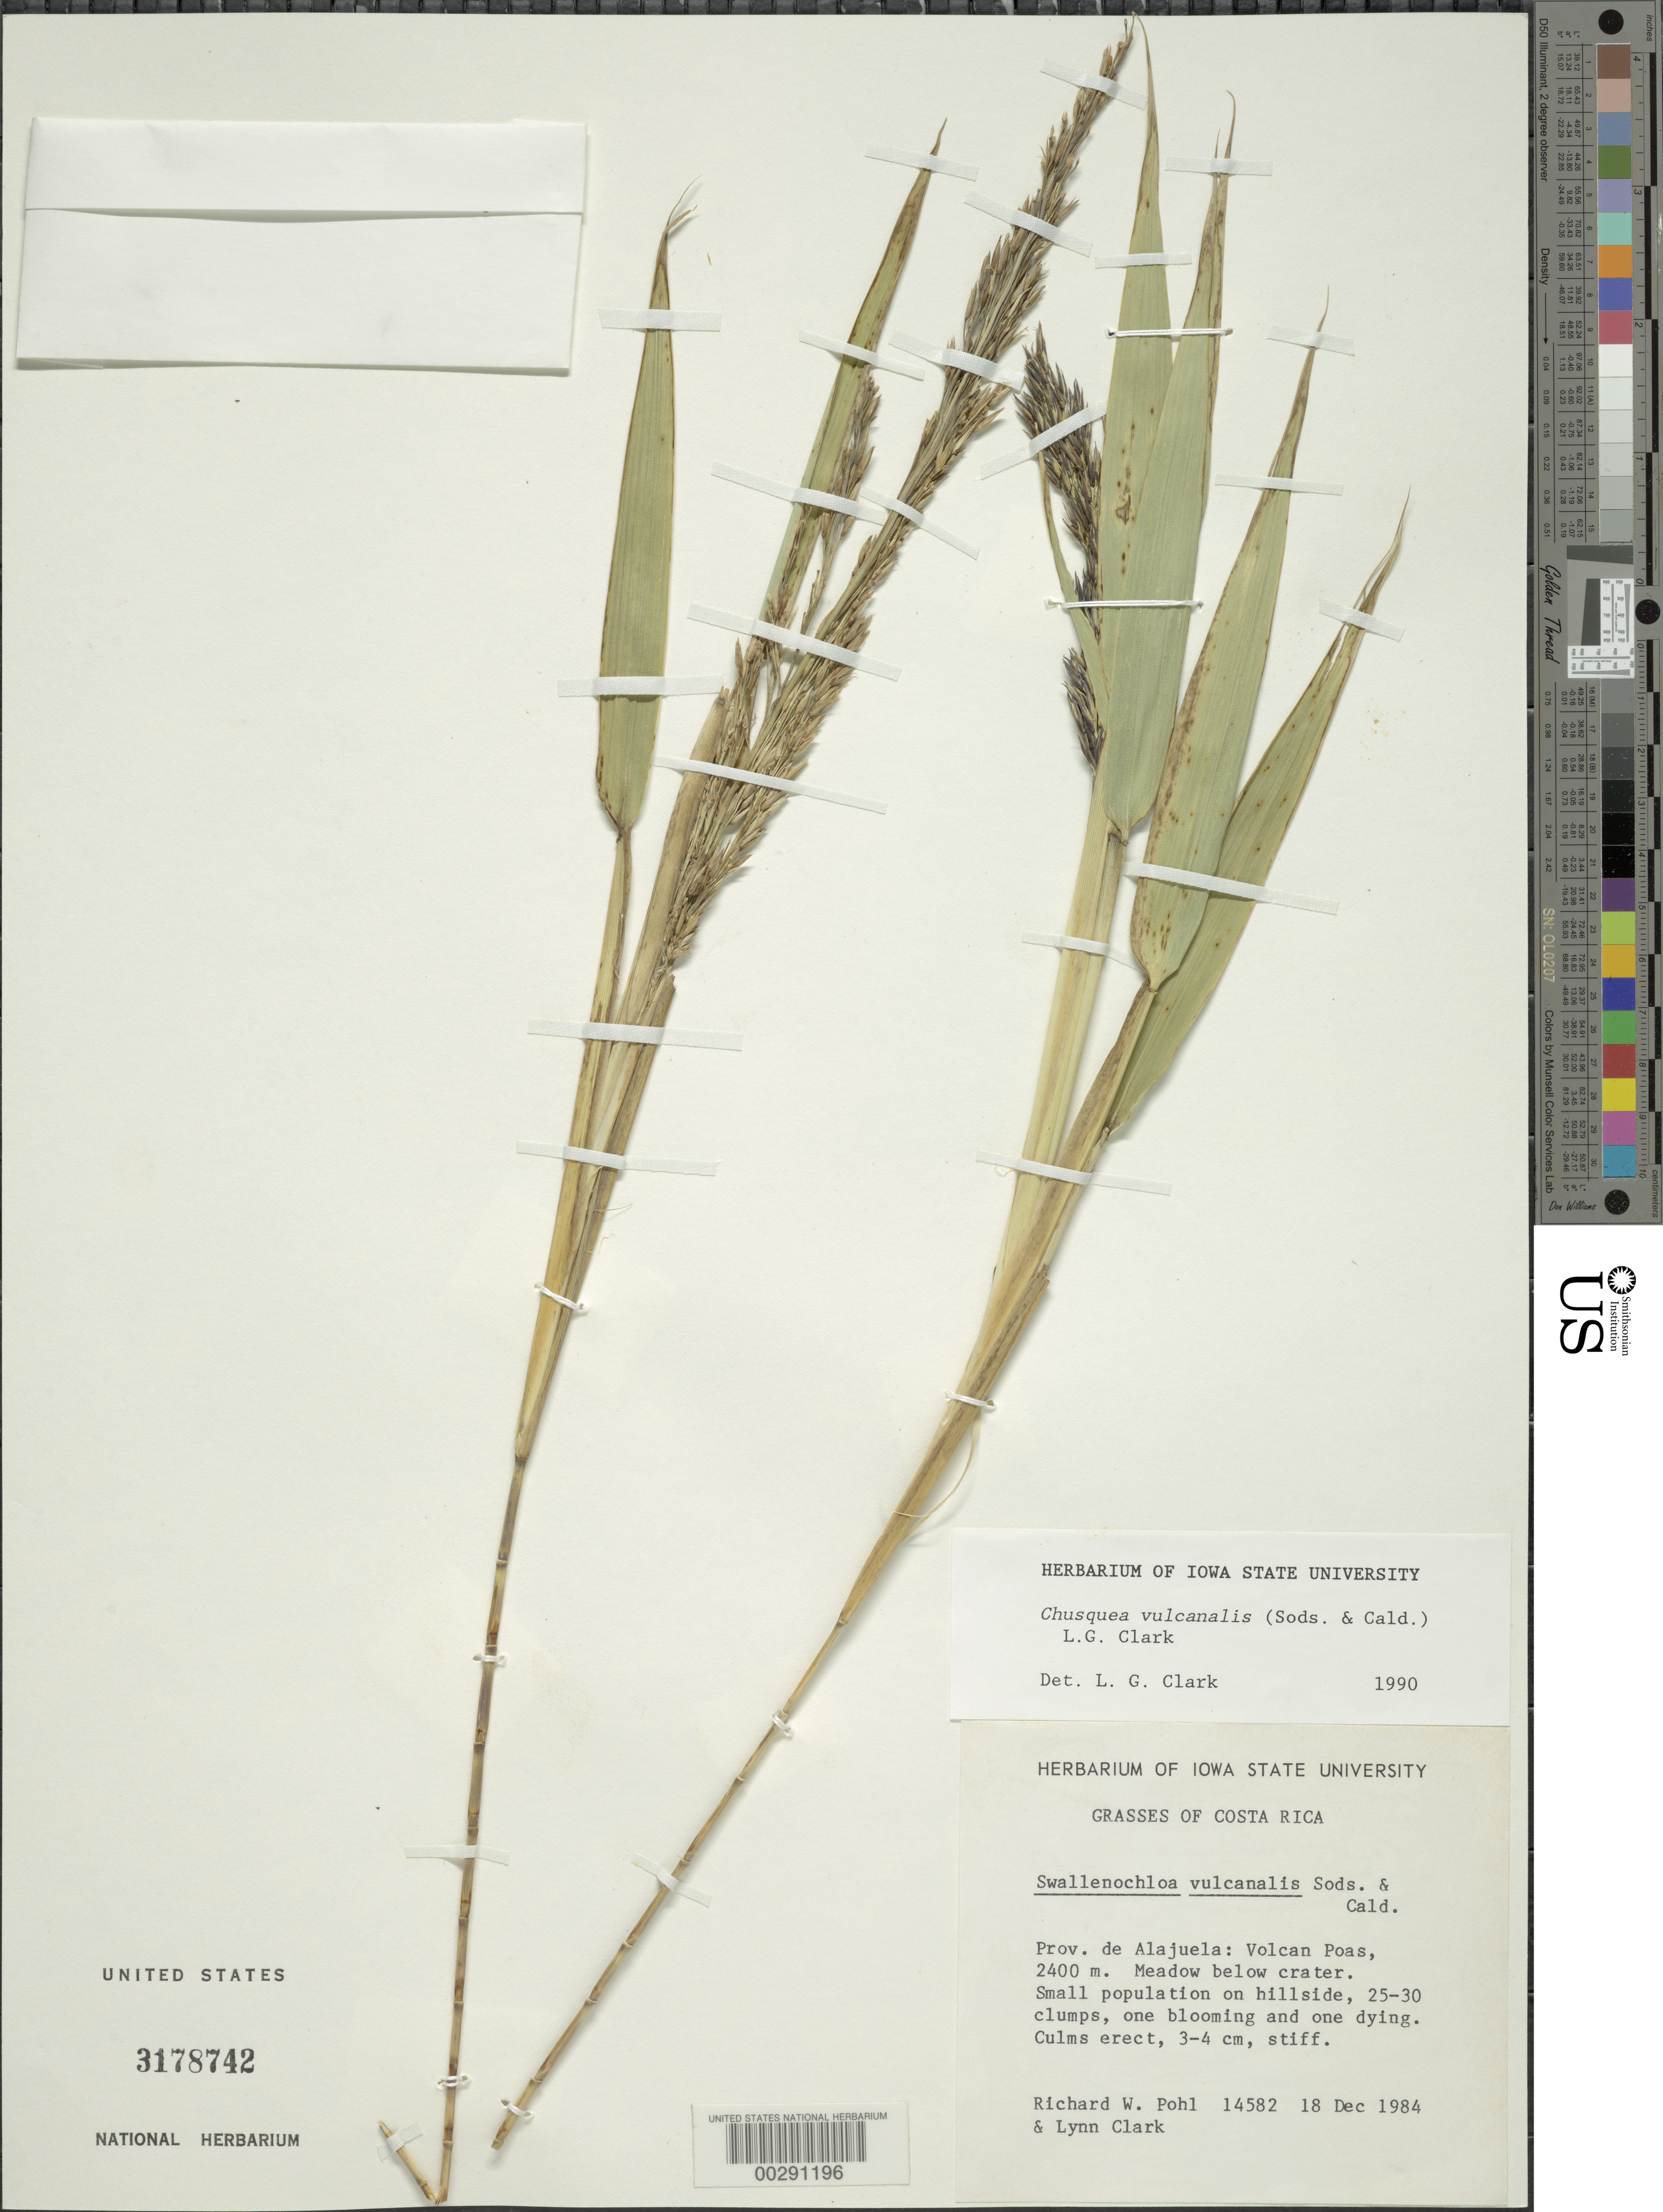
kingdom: Plantae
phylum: Tracheophyta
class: Liliopsida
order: Poales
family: Poaceae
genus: Chusquea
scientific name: Chusquea vulcanalis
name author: (Soderstr. & C. E. Calderón) L.G. Clark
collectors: R. W. Pohl & L. G. Clark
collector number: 14582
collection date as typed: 18 Dec 1984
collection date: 1984-12-18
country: Costa Rica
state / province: Alajuela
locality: Volcan Poás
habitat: Meadow below crater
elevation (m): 2400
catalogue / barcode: US 3178742